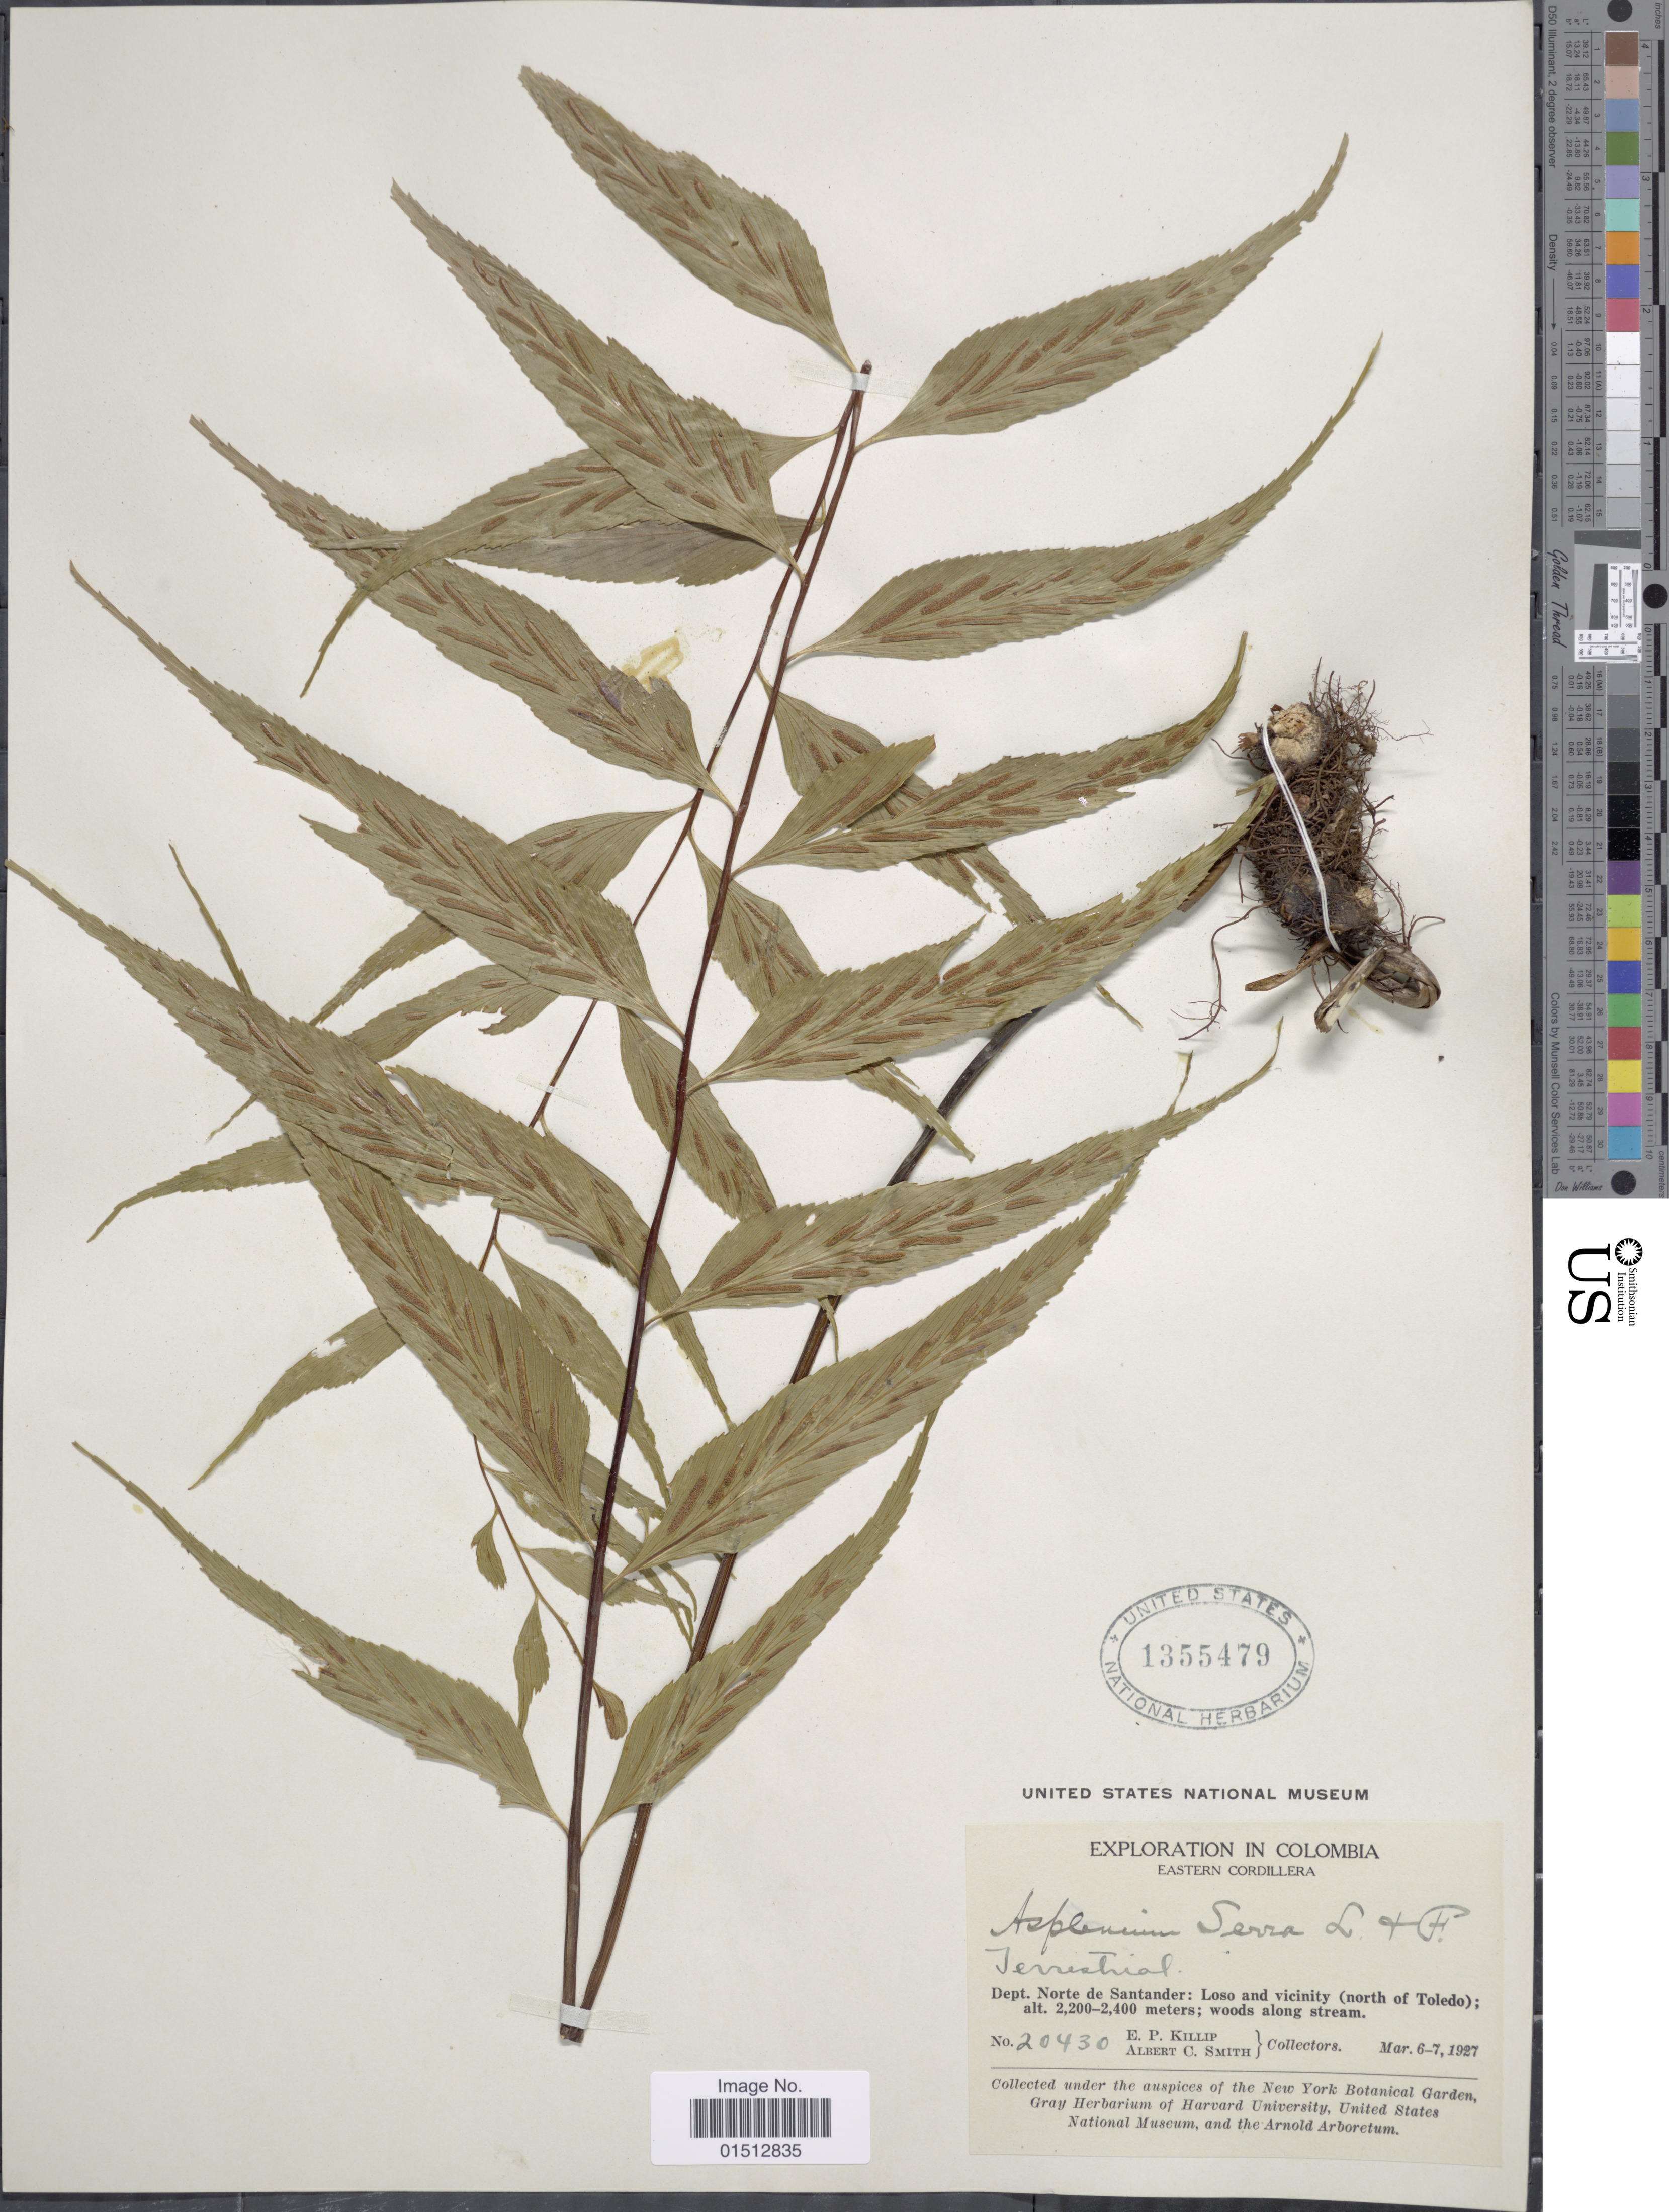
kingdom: Plantae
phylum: Tracheophyta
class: Polypodiopsida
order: Polypodiales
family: Aspleniaceae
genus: Asplenium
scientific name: Asplenium serra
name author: Langsd. & Fisch.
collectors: E. P. Killip & A. C. Smith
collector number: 20430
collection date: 1927-03-06/1927-03-07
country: Colombia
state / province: Norte de Santander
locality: Colombia, Eastern Cordillera, Dept, Norte de Santander: Loso and vicinity (north of Toledo).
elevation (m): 2200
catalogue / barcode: US 1355479